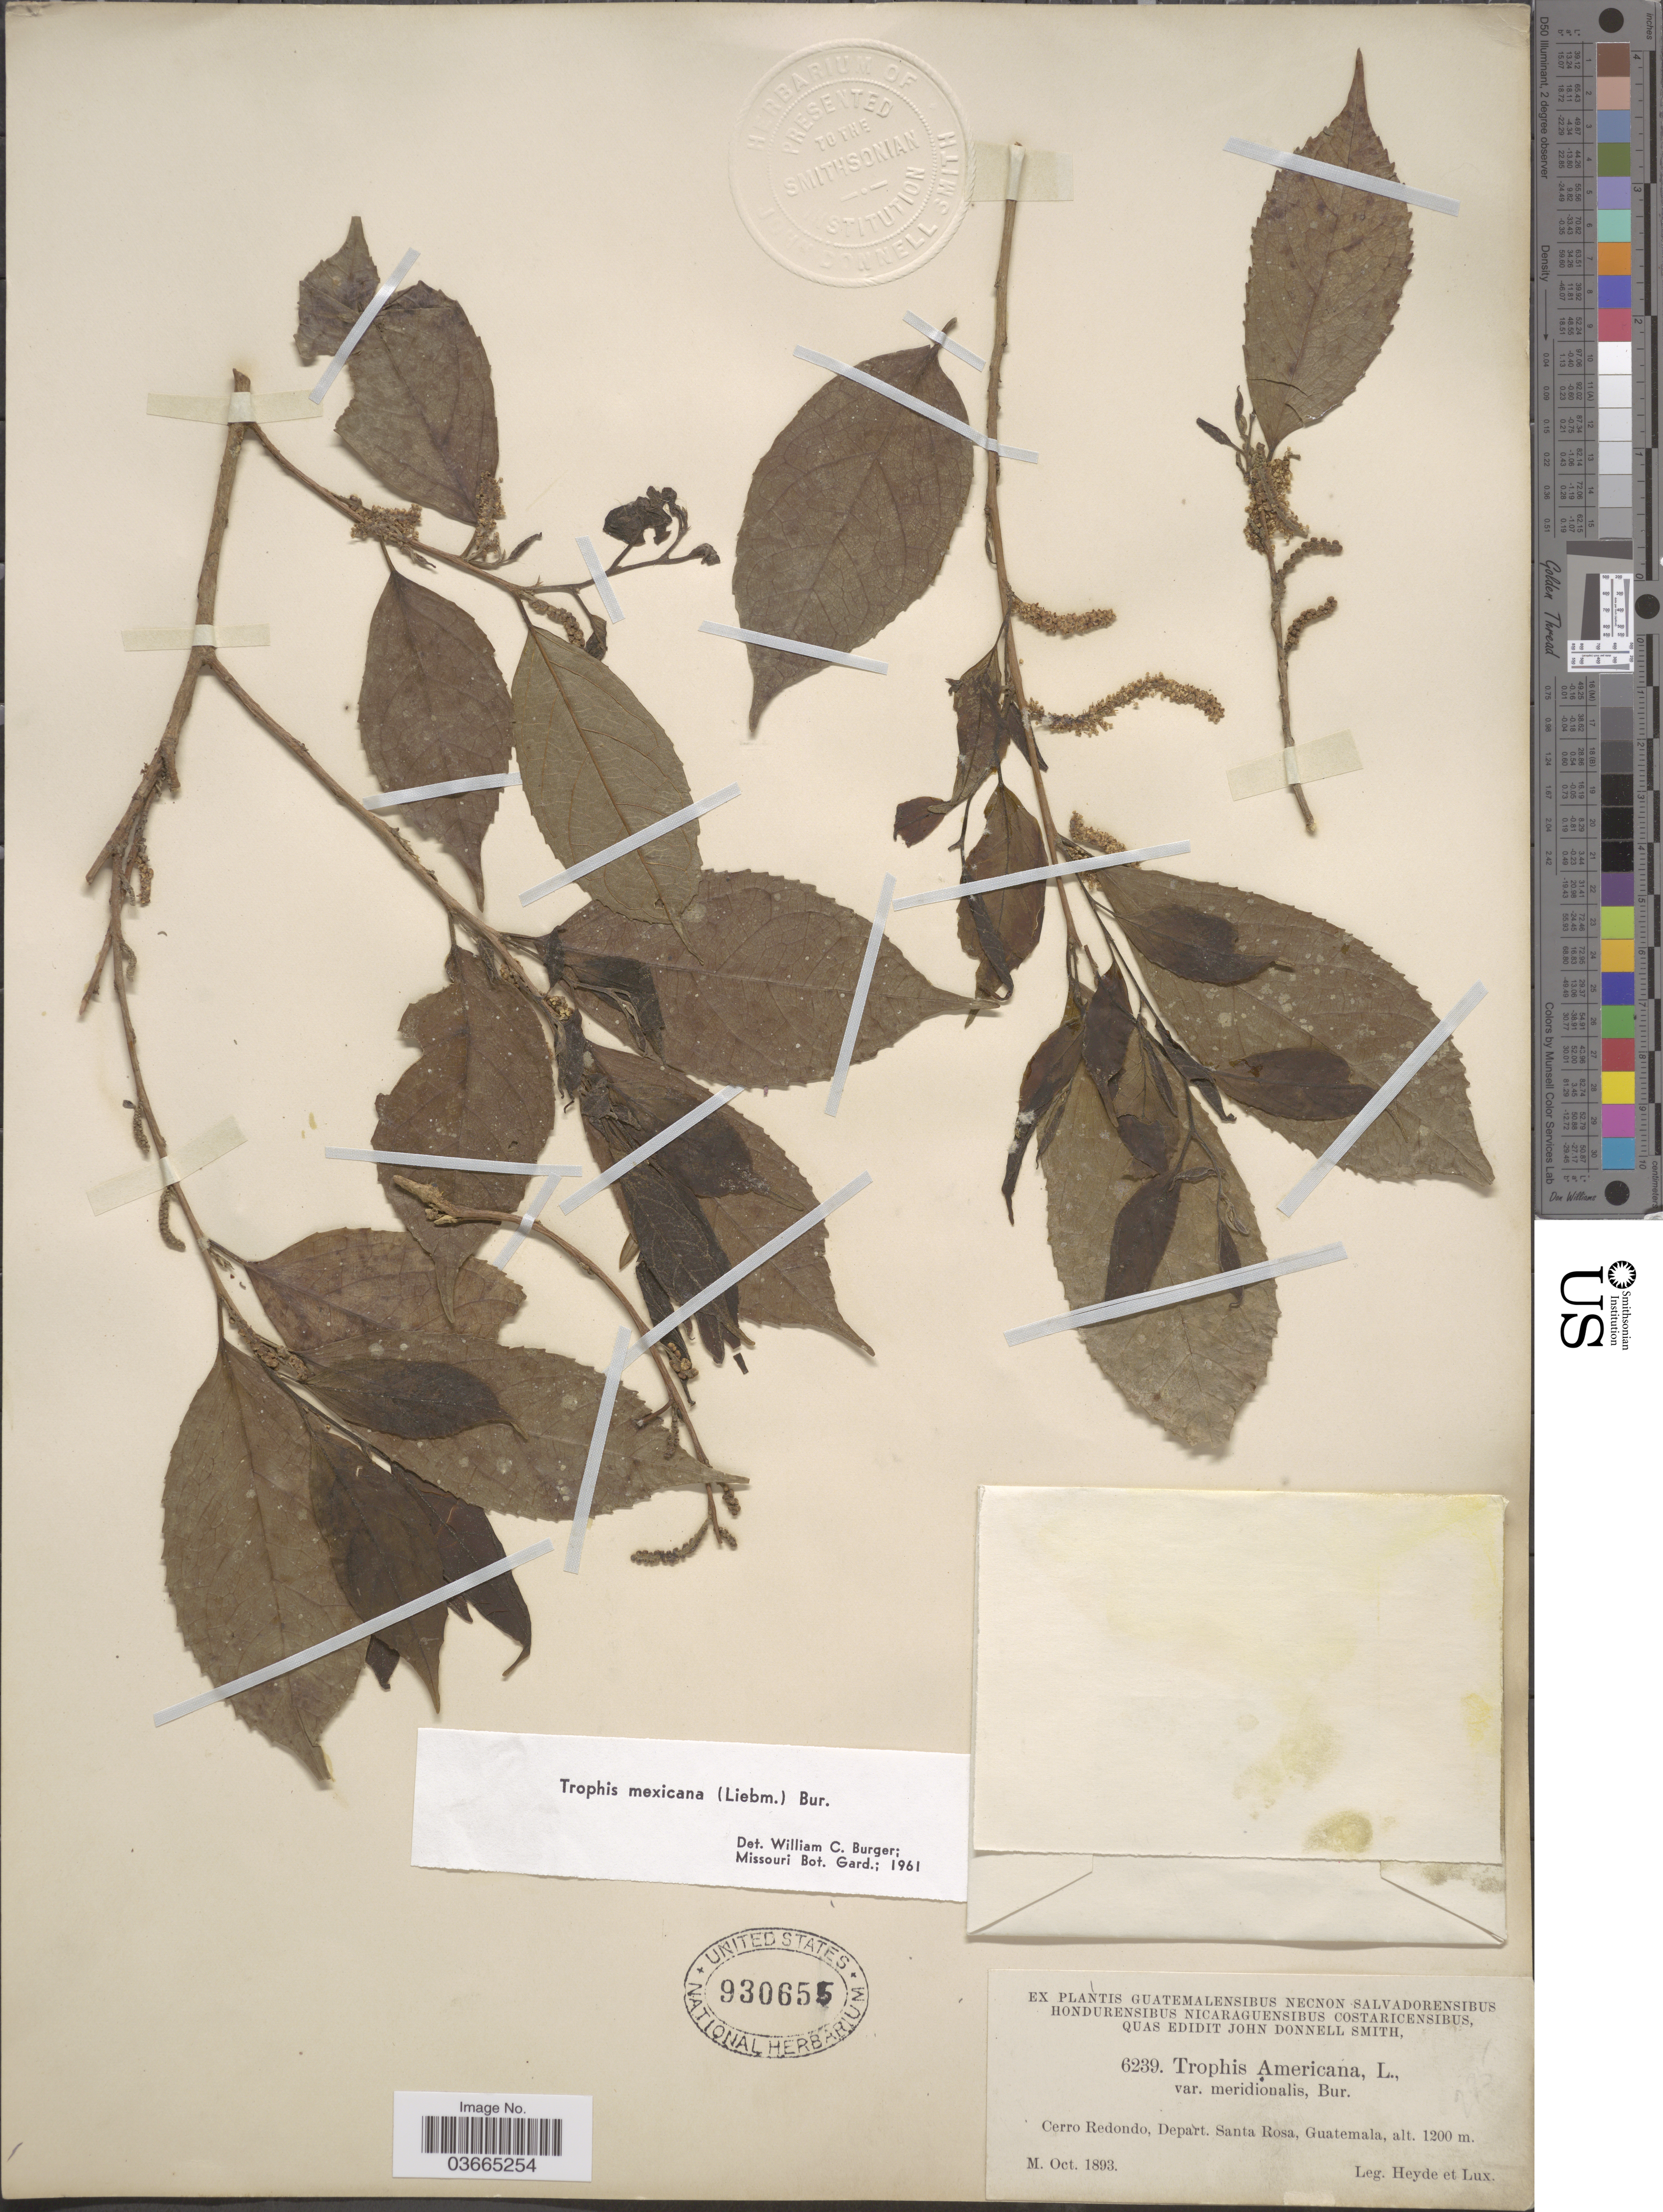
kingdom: Plantae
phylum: Tracheophyta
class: Magnoliopsida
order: Rosales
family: Moraceae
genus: Trophis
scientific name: Trophis mexicana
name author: (Liebm.) Bureau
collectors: Heyde & Lux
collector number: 6239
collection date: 1893-10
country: Guatemala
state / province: Santa Rosa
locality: Cerro Redondo, Depart. Santa Rosa.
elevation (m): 1200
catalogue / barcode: US 930655